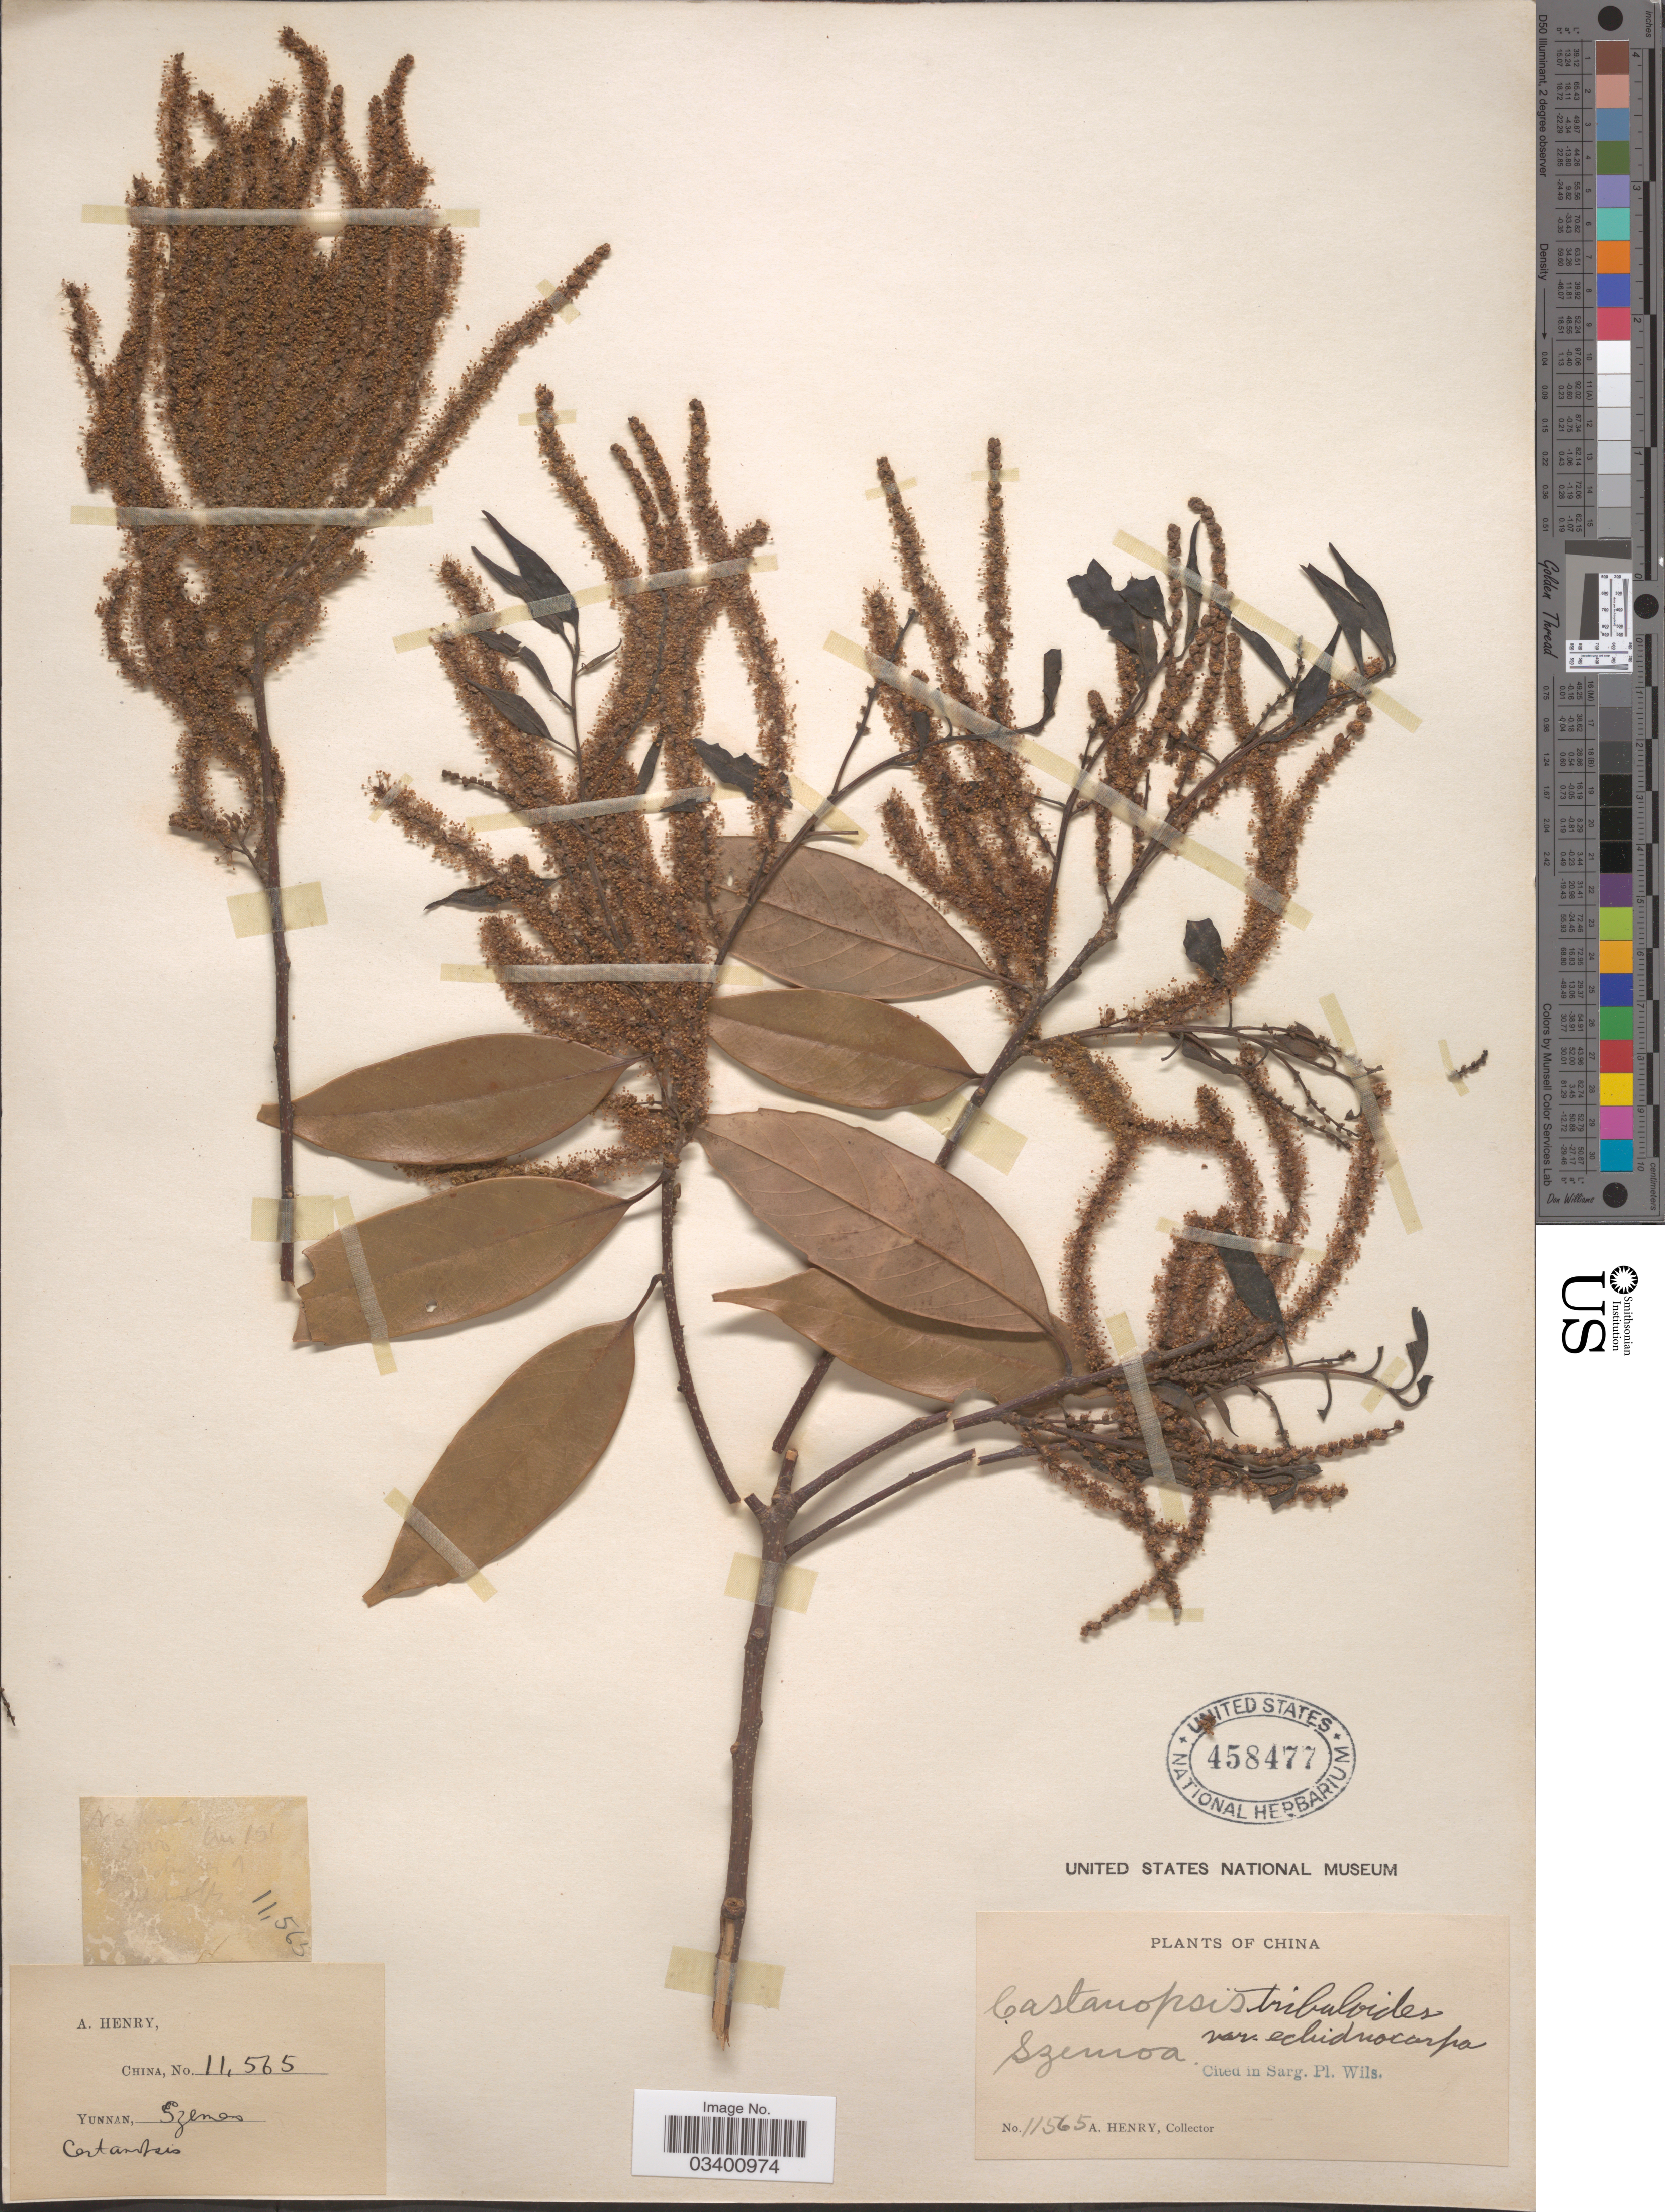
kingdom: Plantae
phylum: Tracheophyta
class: Magnoliopsida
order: Fagales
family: Fagaceae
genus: Castanopsis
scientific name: Castanopsis echinocarpa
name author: Miq.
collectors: A. Henry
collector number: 11565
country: China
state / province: Yunnan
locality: Szemoa.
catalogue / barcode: US 458477